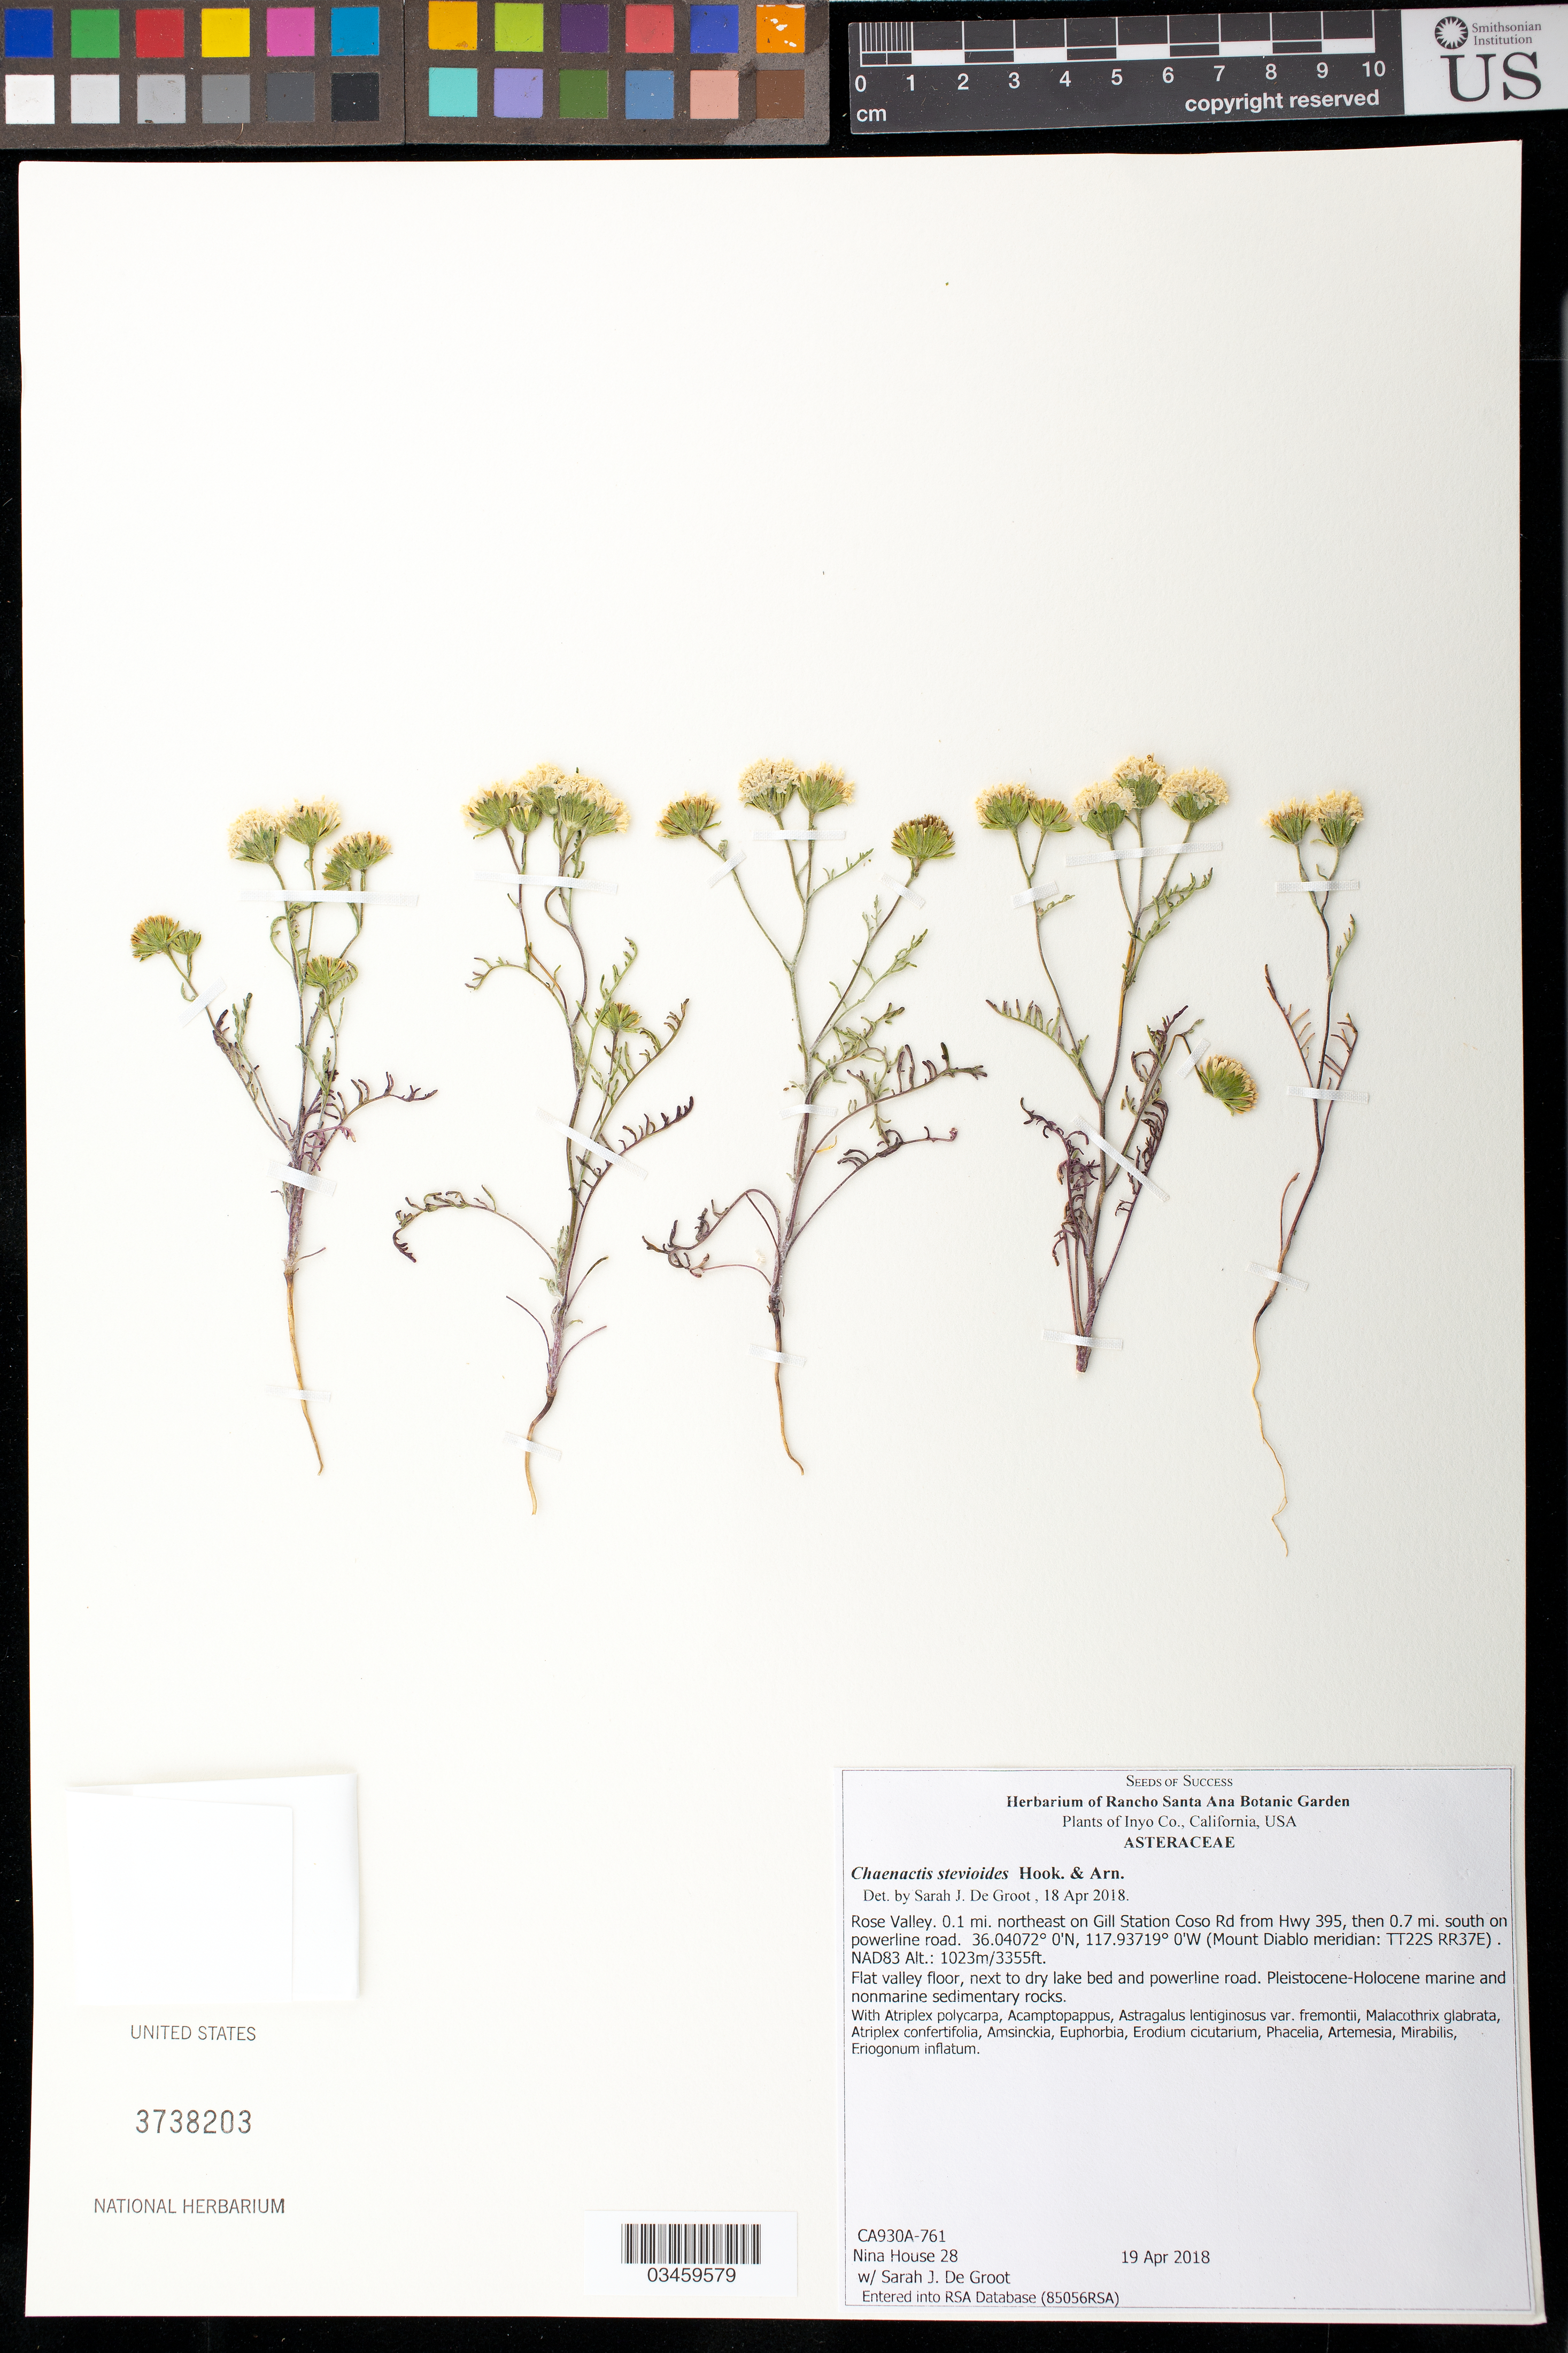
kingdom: Plantae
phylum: Tracheophyta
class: Magnoliopsida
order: Asterales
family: Asteraceae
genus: Chaenactis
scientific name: Chaenactis stevioides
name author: Hook. & Arn.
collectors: N. House & S. De Groot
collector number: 28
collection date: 2018-04-19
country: United States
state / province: California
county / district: Inyo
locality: Rose Valley, 0.1 mi NE on Gill Station Coso Rd from Hwy 395, then 0.7 mi. S on powerline road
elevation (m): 1023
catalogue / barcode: US 3738203